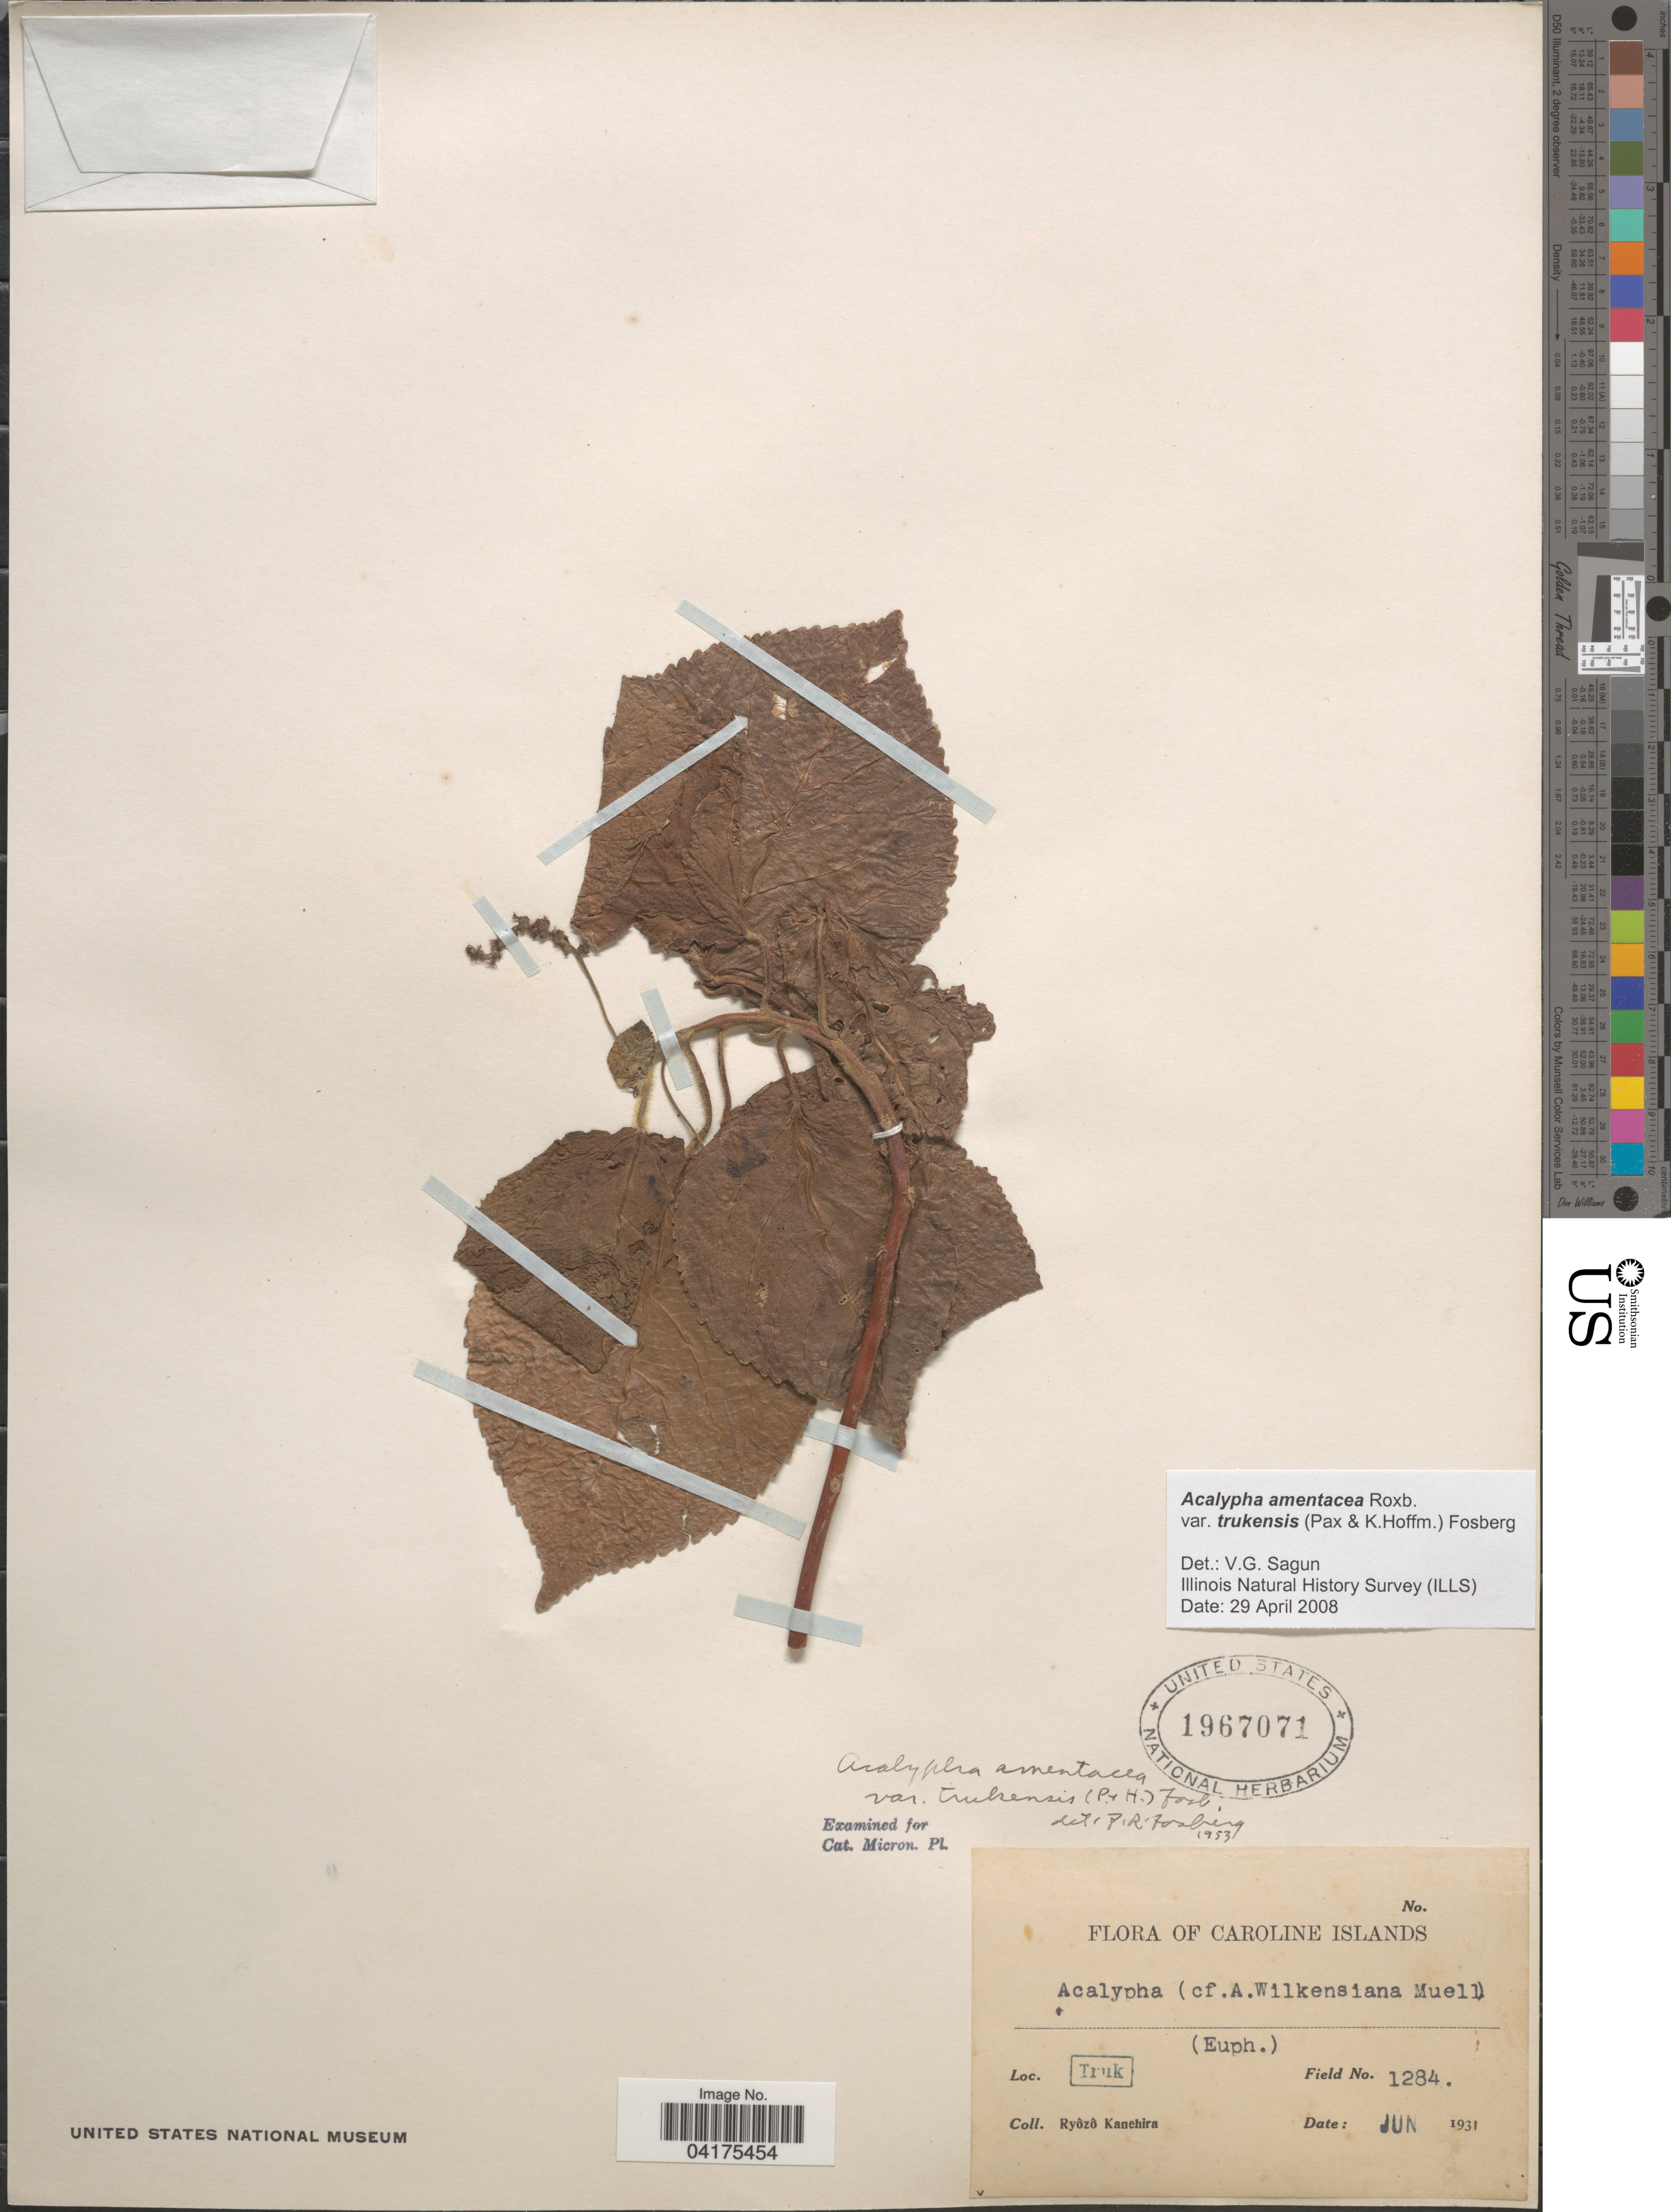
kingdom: Plantae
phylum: Tracheophyta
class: Magnoliopsida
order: Malpighiales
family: Euphorbiaceae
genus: Acalypha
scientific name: Acalypha amentacea var. trukensis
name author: (Pax & Hoffm.) Fosberg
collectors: R. Kanehira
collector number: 1284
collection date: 1931-06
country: Micronesia, Federated States of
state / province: Truk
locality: Caroline Islands.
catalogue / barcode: US 1967071